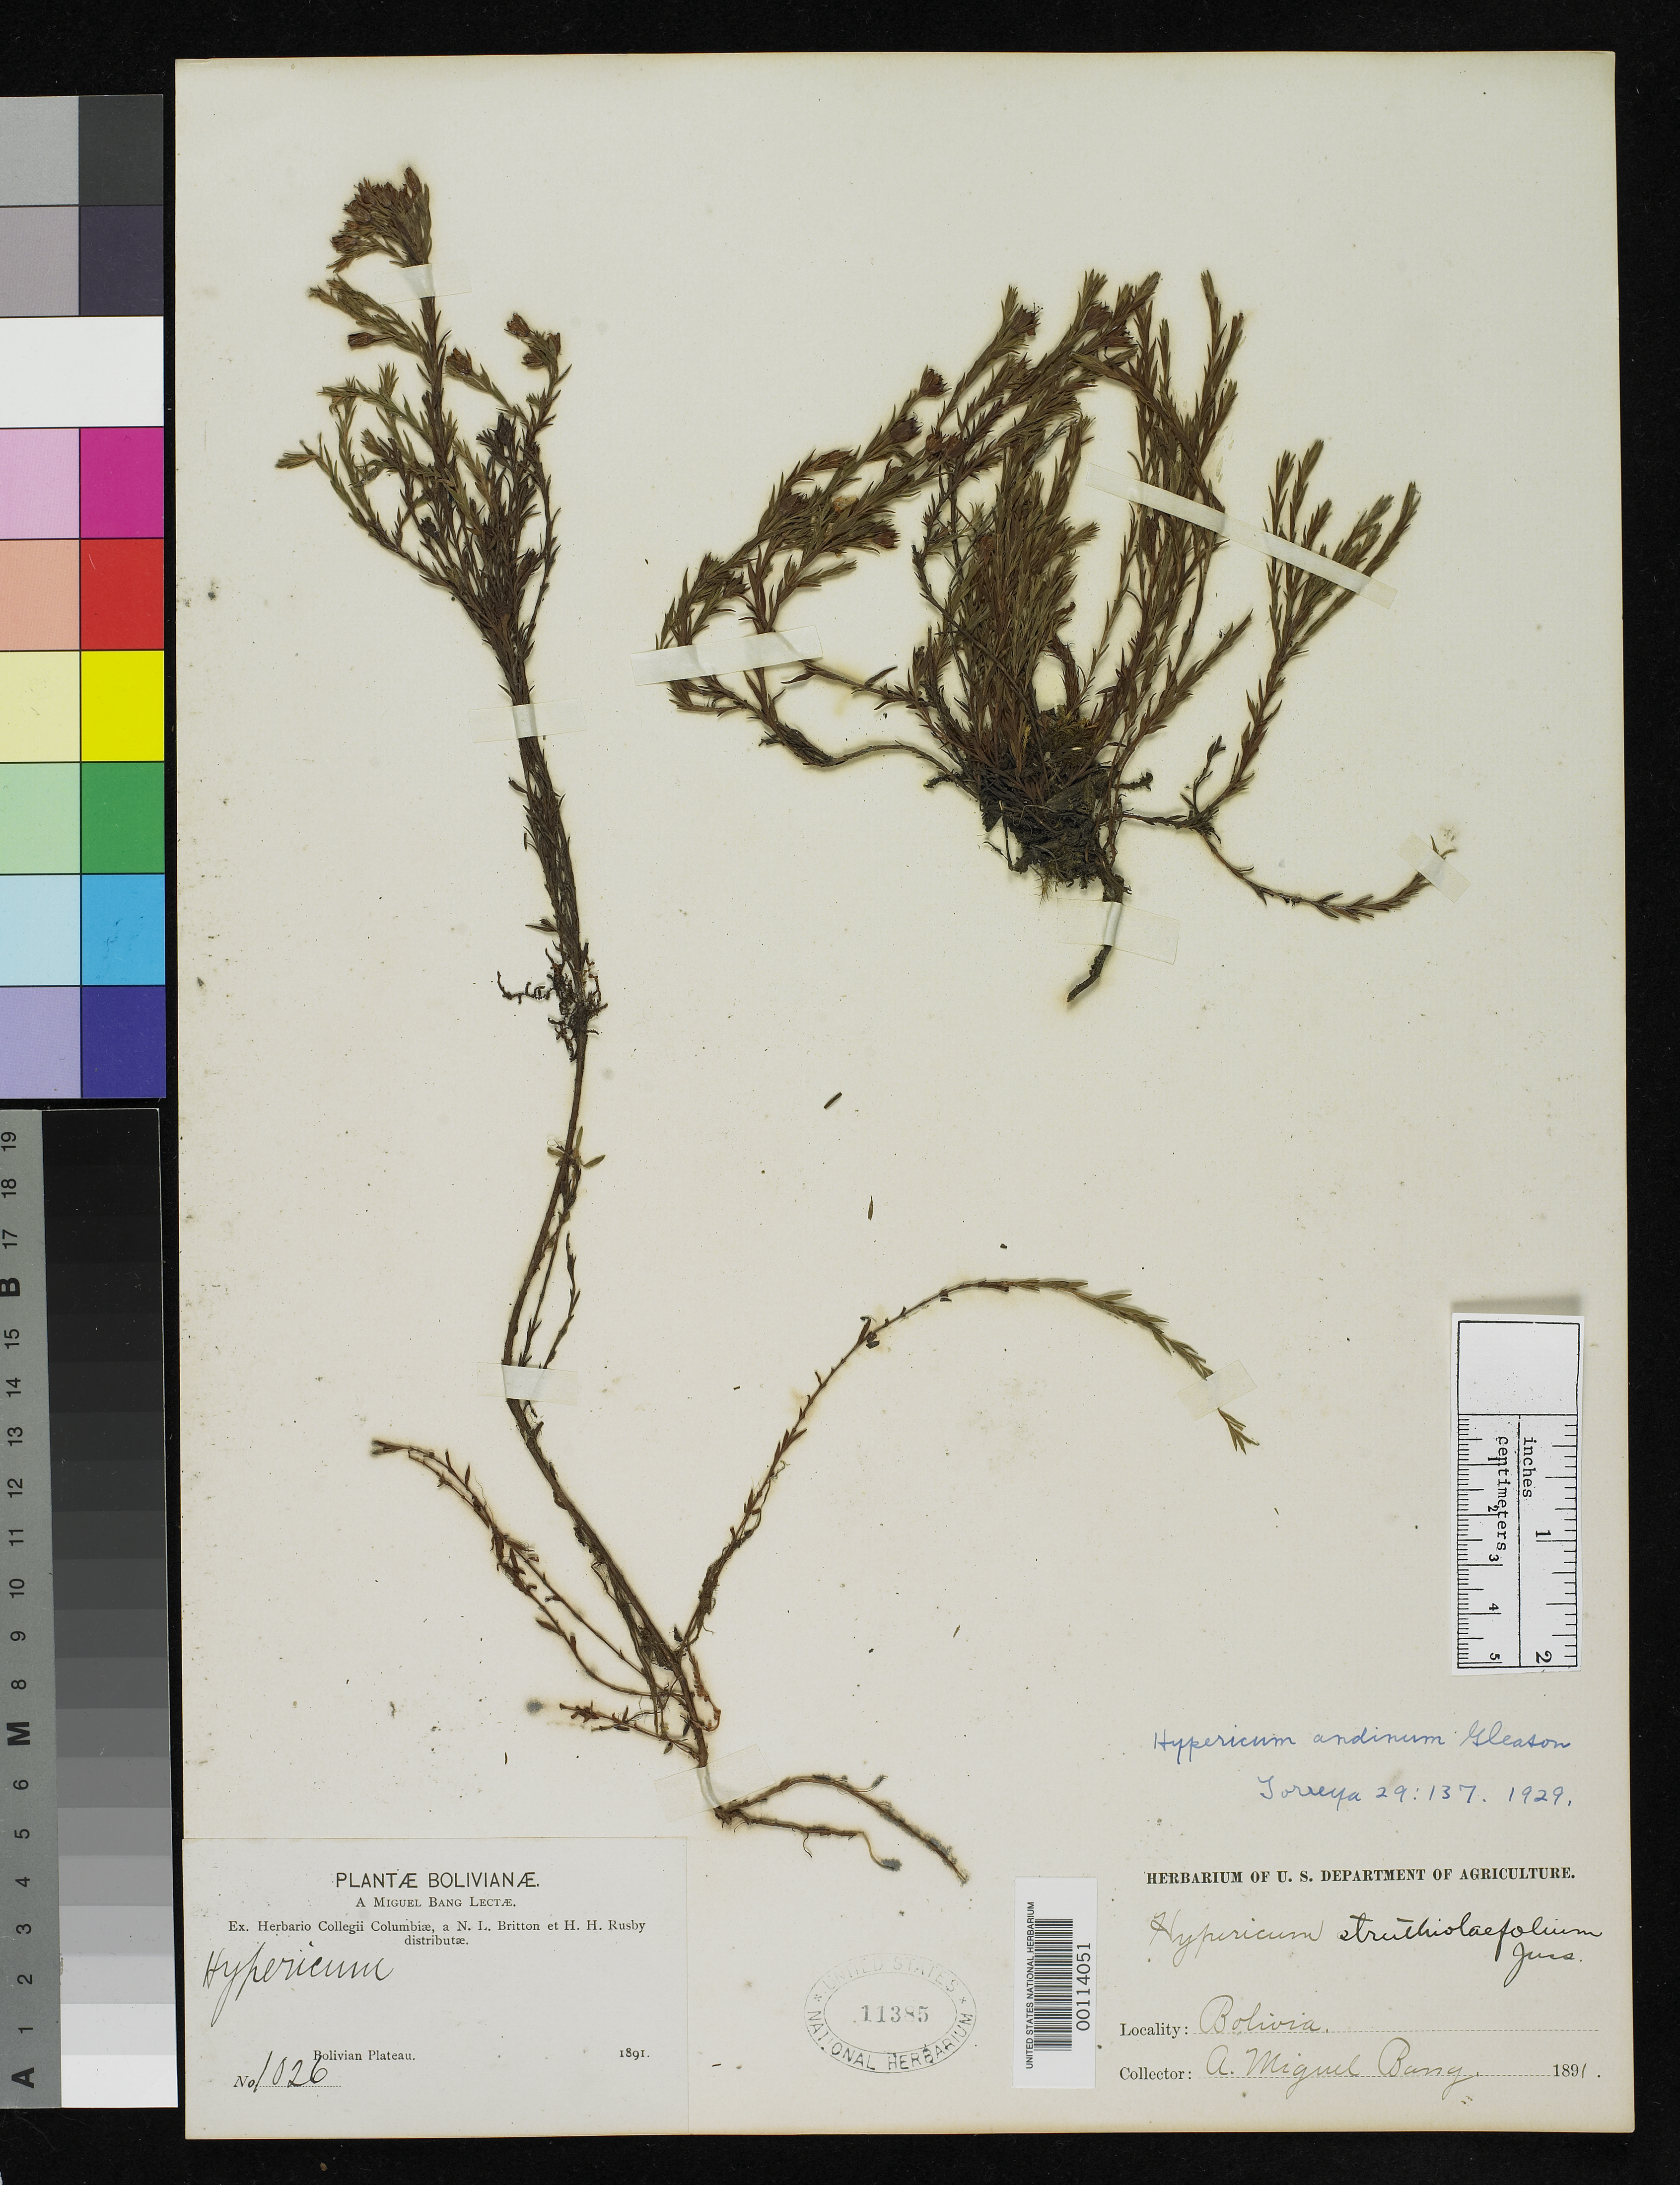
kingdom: Plantae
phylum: Tracheophyta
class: Magnoliopsida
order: Malpighiales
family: Hypericaceae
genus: Hypericum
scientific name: Hypericum andinum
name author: Gleason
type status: Type Collection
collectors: M. Bang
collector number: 1026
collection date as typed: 1891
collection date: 1891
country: Bolivia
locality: Bolivian Plateau.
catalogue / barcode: US 11385